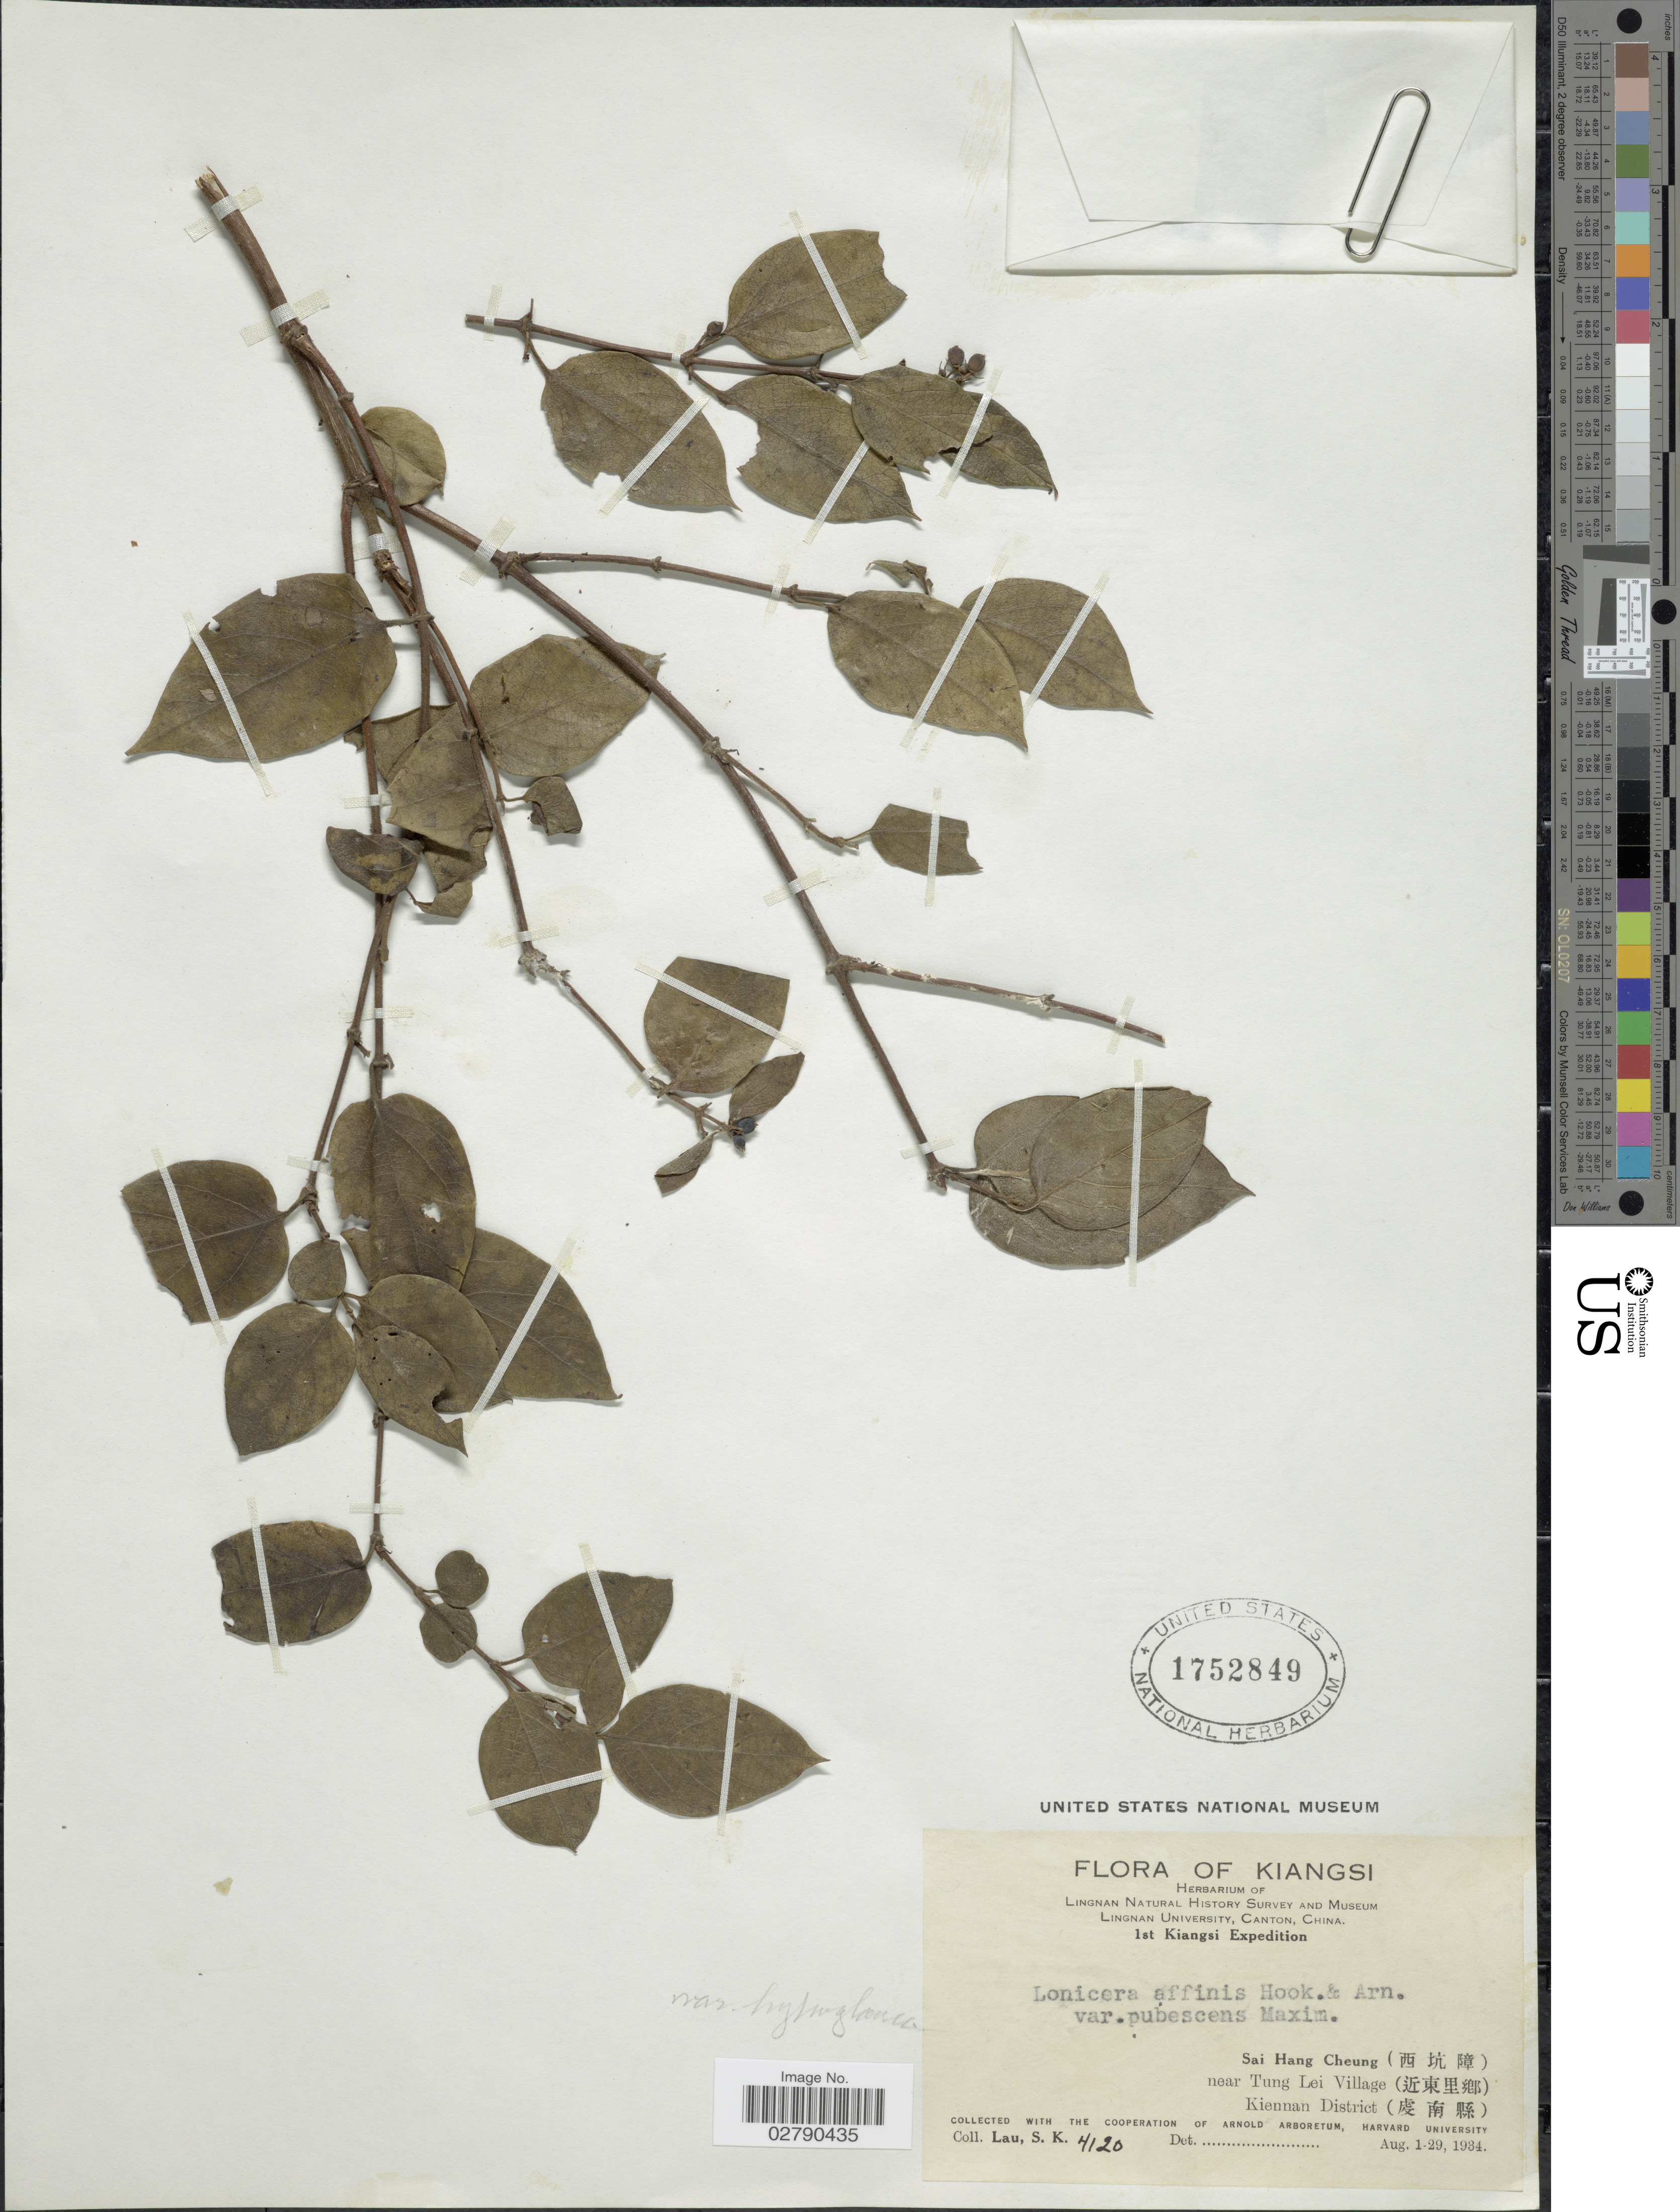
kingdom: Plantae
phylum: Tracheophyta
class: Magnoliopsida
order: Dipsacales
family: Caprifoliaceae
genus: Lonicera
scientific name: Lonicera affinis var. hypoglauca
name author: (Miq.) Rehder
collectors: S. K. Lau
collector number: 4120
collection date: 1934-08-01/1934-08-29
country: China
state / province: Jiangxi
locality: Kiangsi. Sai Hang Cheung, near Tung Lei Village, Kiennan District.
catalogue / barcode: US 1752849